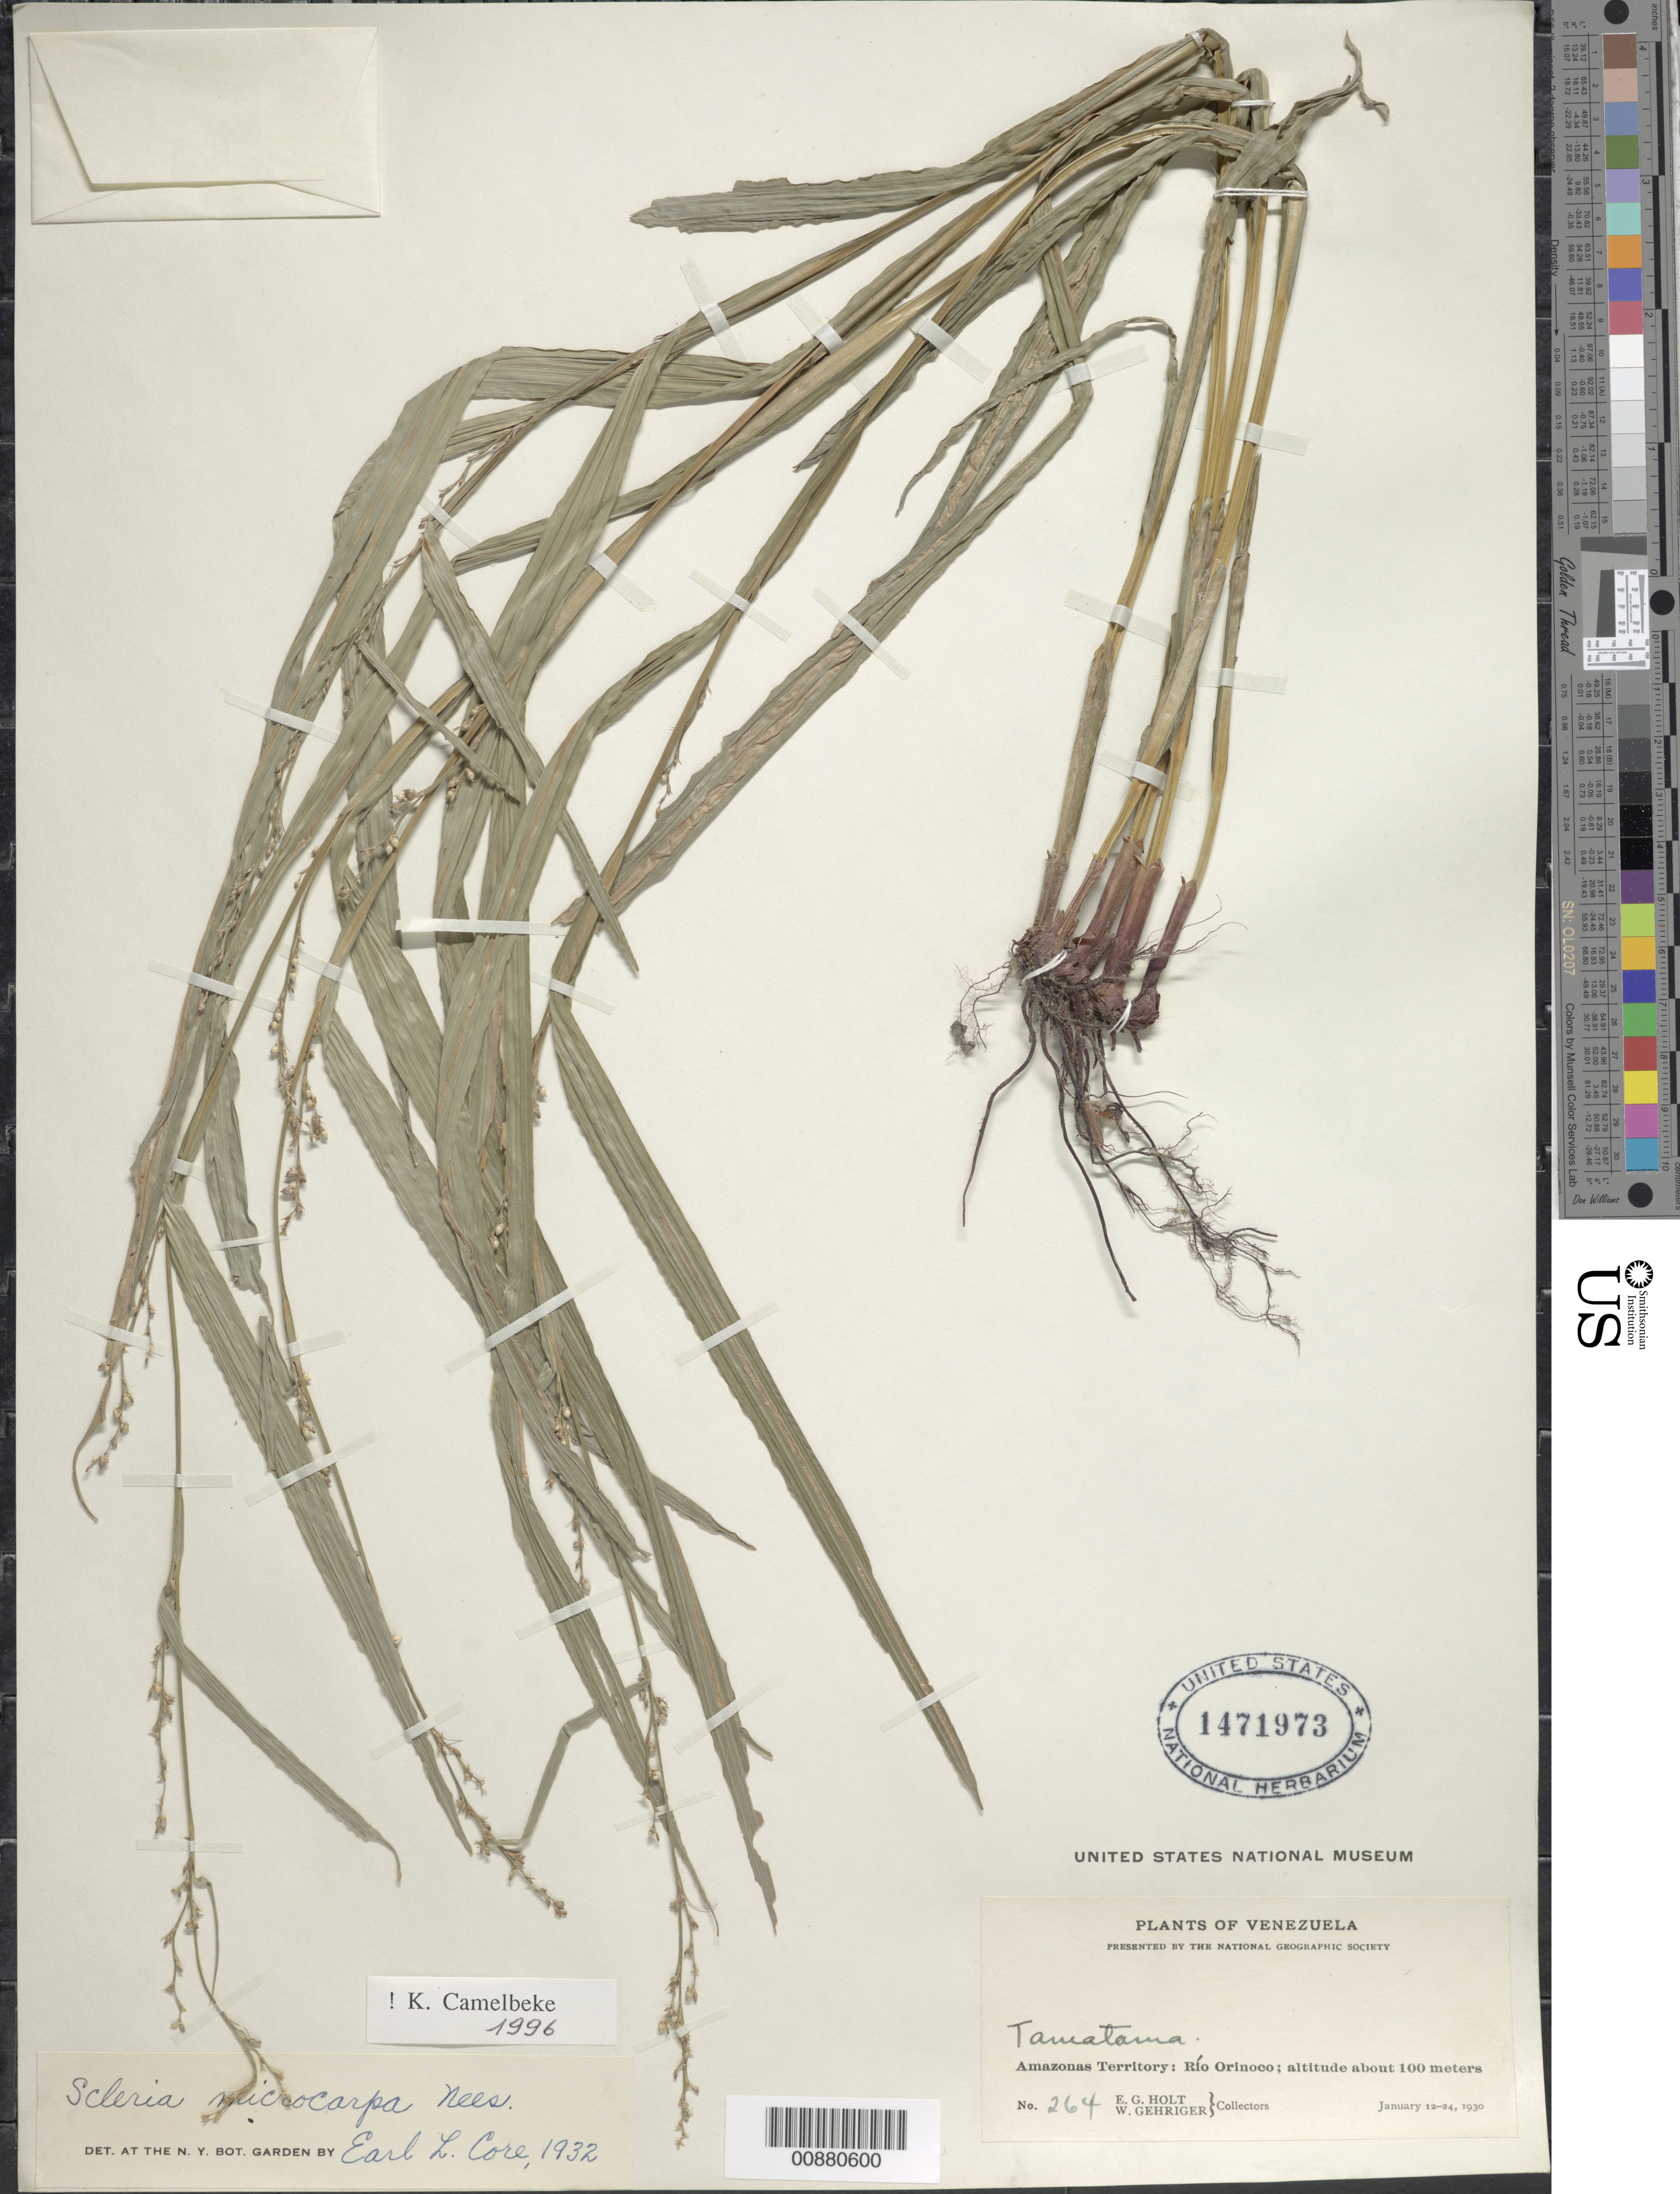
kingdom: Plantae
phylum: Tracheophyta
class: Liliopsida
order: Poales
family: Cyperaceae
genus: Scleria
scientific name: Scleria microcarpa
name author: Nees ex Kunth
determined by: Camelbeke, K.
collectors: E. Holt & W. Gehriger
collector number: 264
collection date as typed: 12-Jan-30 to 24-Jan-30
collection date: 1930-01-12/1930-01-24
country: Venezuela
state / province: Amazonas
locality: Tamatama, Alto Río Orinoco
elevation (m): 100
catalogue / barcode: US 1471973